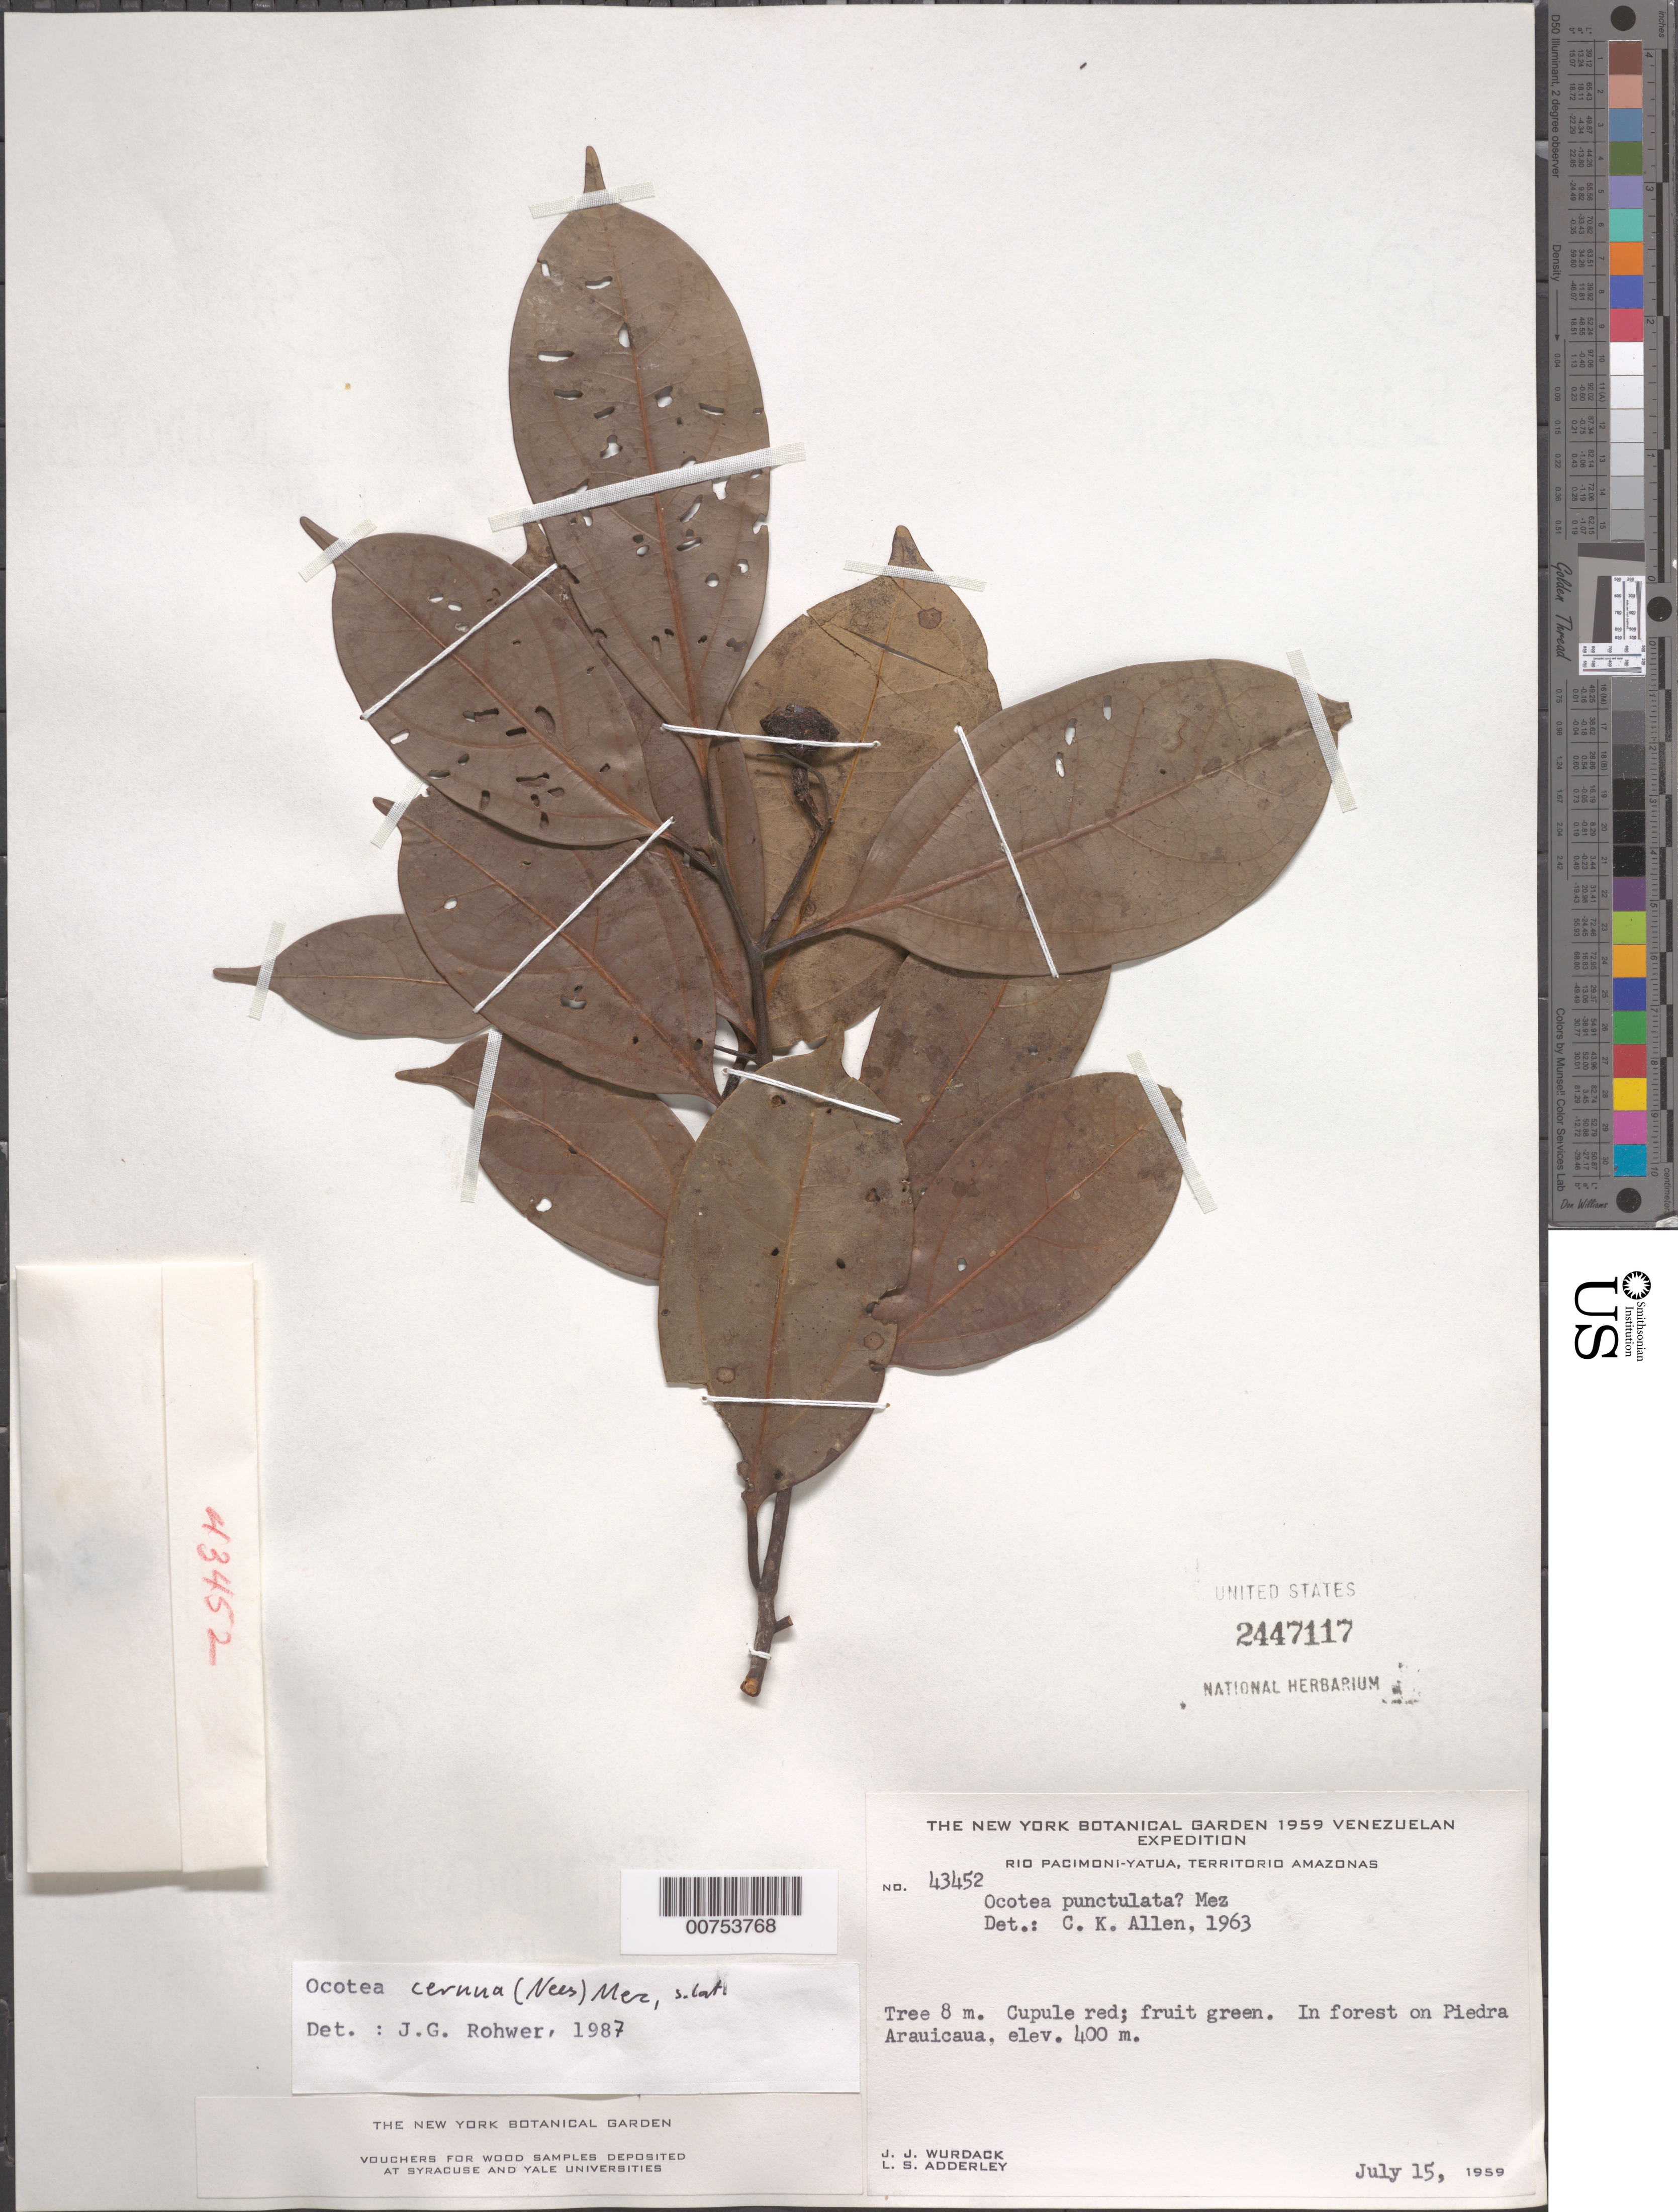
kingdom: Plantae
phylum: Tracheophyta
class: Magnoliopsida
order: Laurales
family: Lauraceae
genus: Ocotea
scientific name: Ocotea cernua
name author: (Nees) Mez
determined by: Rohwer, J. G.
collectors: J. J. Wurdack & L. S. Adderley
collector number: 43452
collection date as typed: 15-Jul-59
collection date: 1959-07-15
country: Venezuela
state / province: Amazonas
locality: Piedra Arauicaua, Río Yatua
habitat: Forest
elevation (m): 400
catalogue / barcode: US 2447117